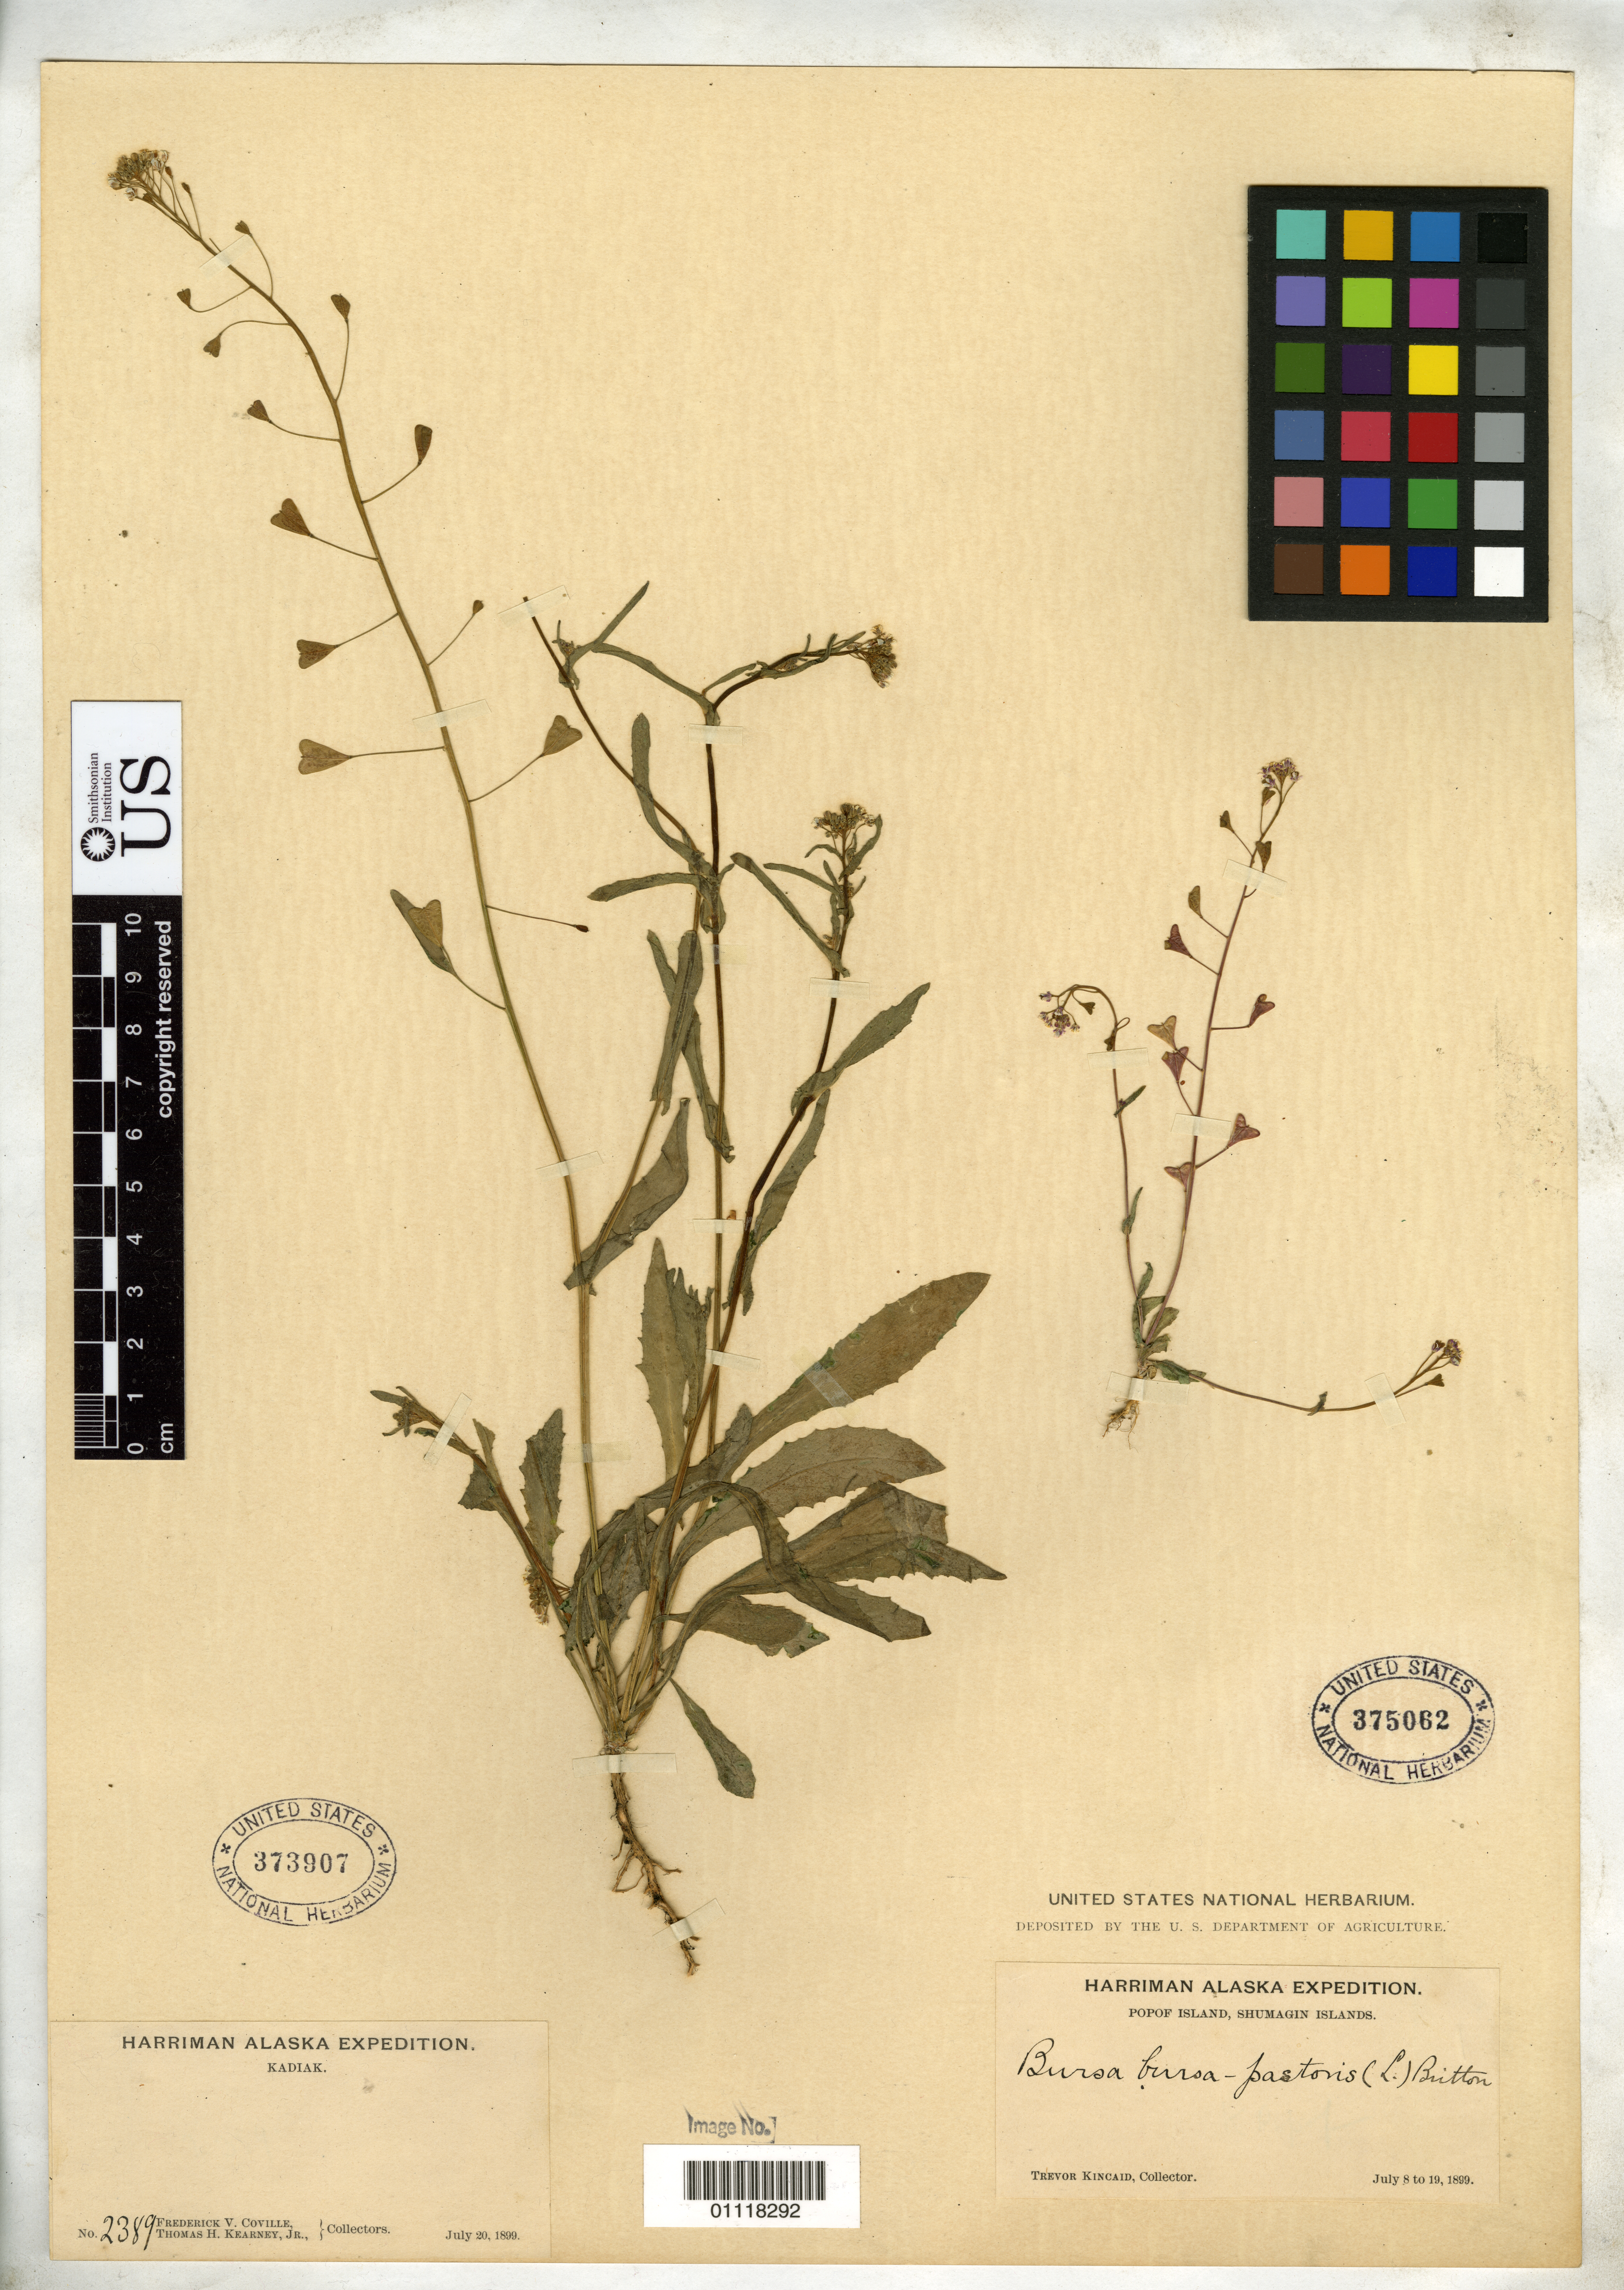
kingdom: Plantae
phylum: Tracheophyta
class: Magnoliopsida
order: Brassicales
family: Brassicaceae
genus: Bursa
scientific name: Bursa bursa-pastoris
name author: (L.) Britton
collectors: F. V. Coville & T. H. Kearney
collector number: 2389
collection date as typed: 20 Jul 1899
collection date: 1899-07-20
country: United States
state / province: Alaska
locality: Kadiak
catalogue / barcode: US 373907